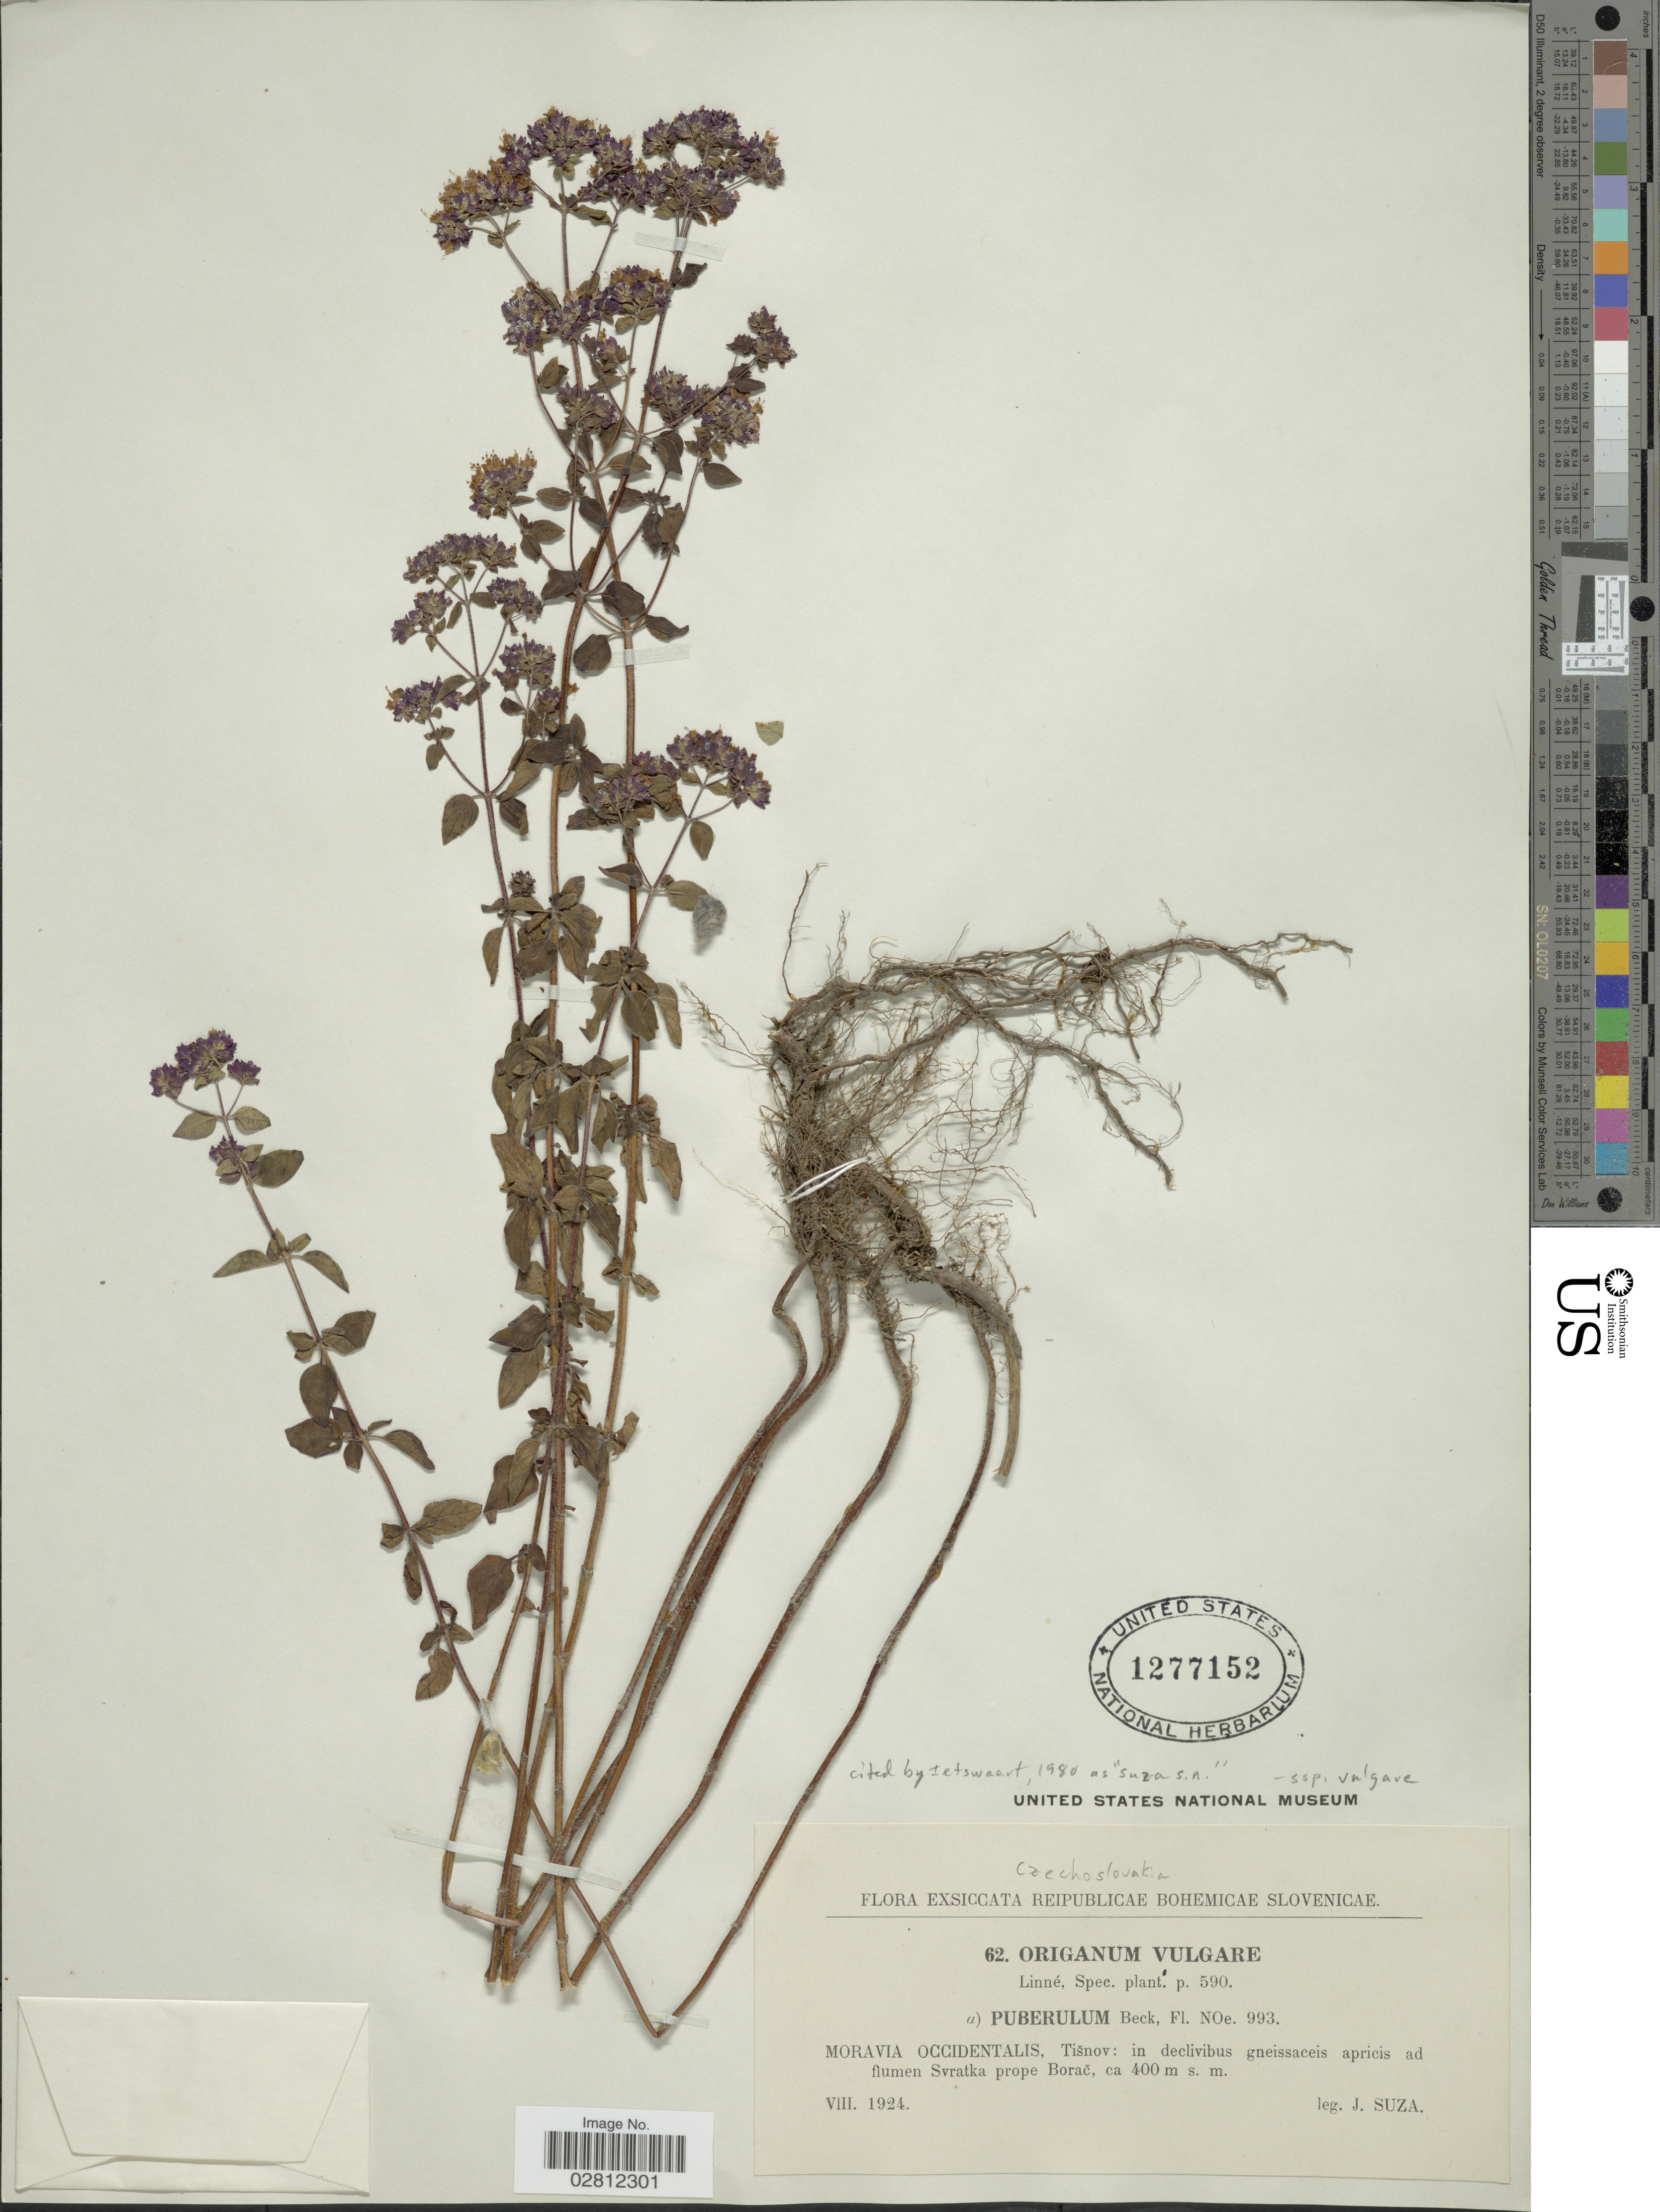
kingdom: Plantae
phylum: Tracheophyta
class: Magnoliopsida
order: Lamiales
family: Lamiaceae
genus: Origanum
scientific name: Origanum vulgare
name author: L.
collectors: J. Suza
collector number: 62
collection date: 1924-08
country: Czechia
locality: Moravia Occidentalis, Tisnov, in declivibus gneissaceis apricis ad flumen Svratka prope Borac.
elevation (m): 400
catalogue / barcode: US 1277152